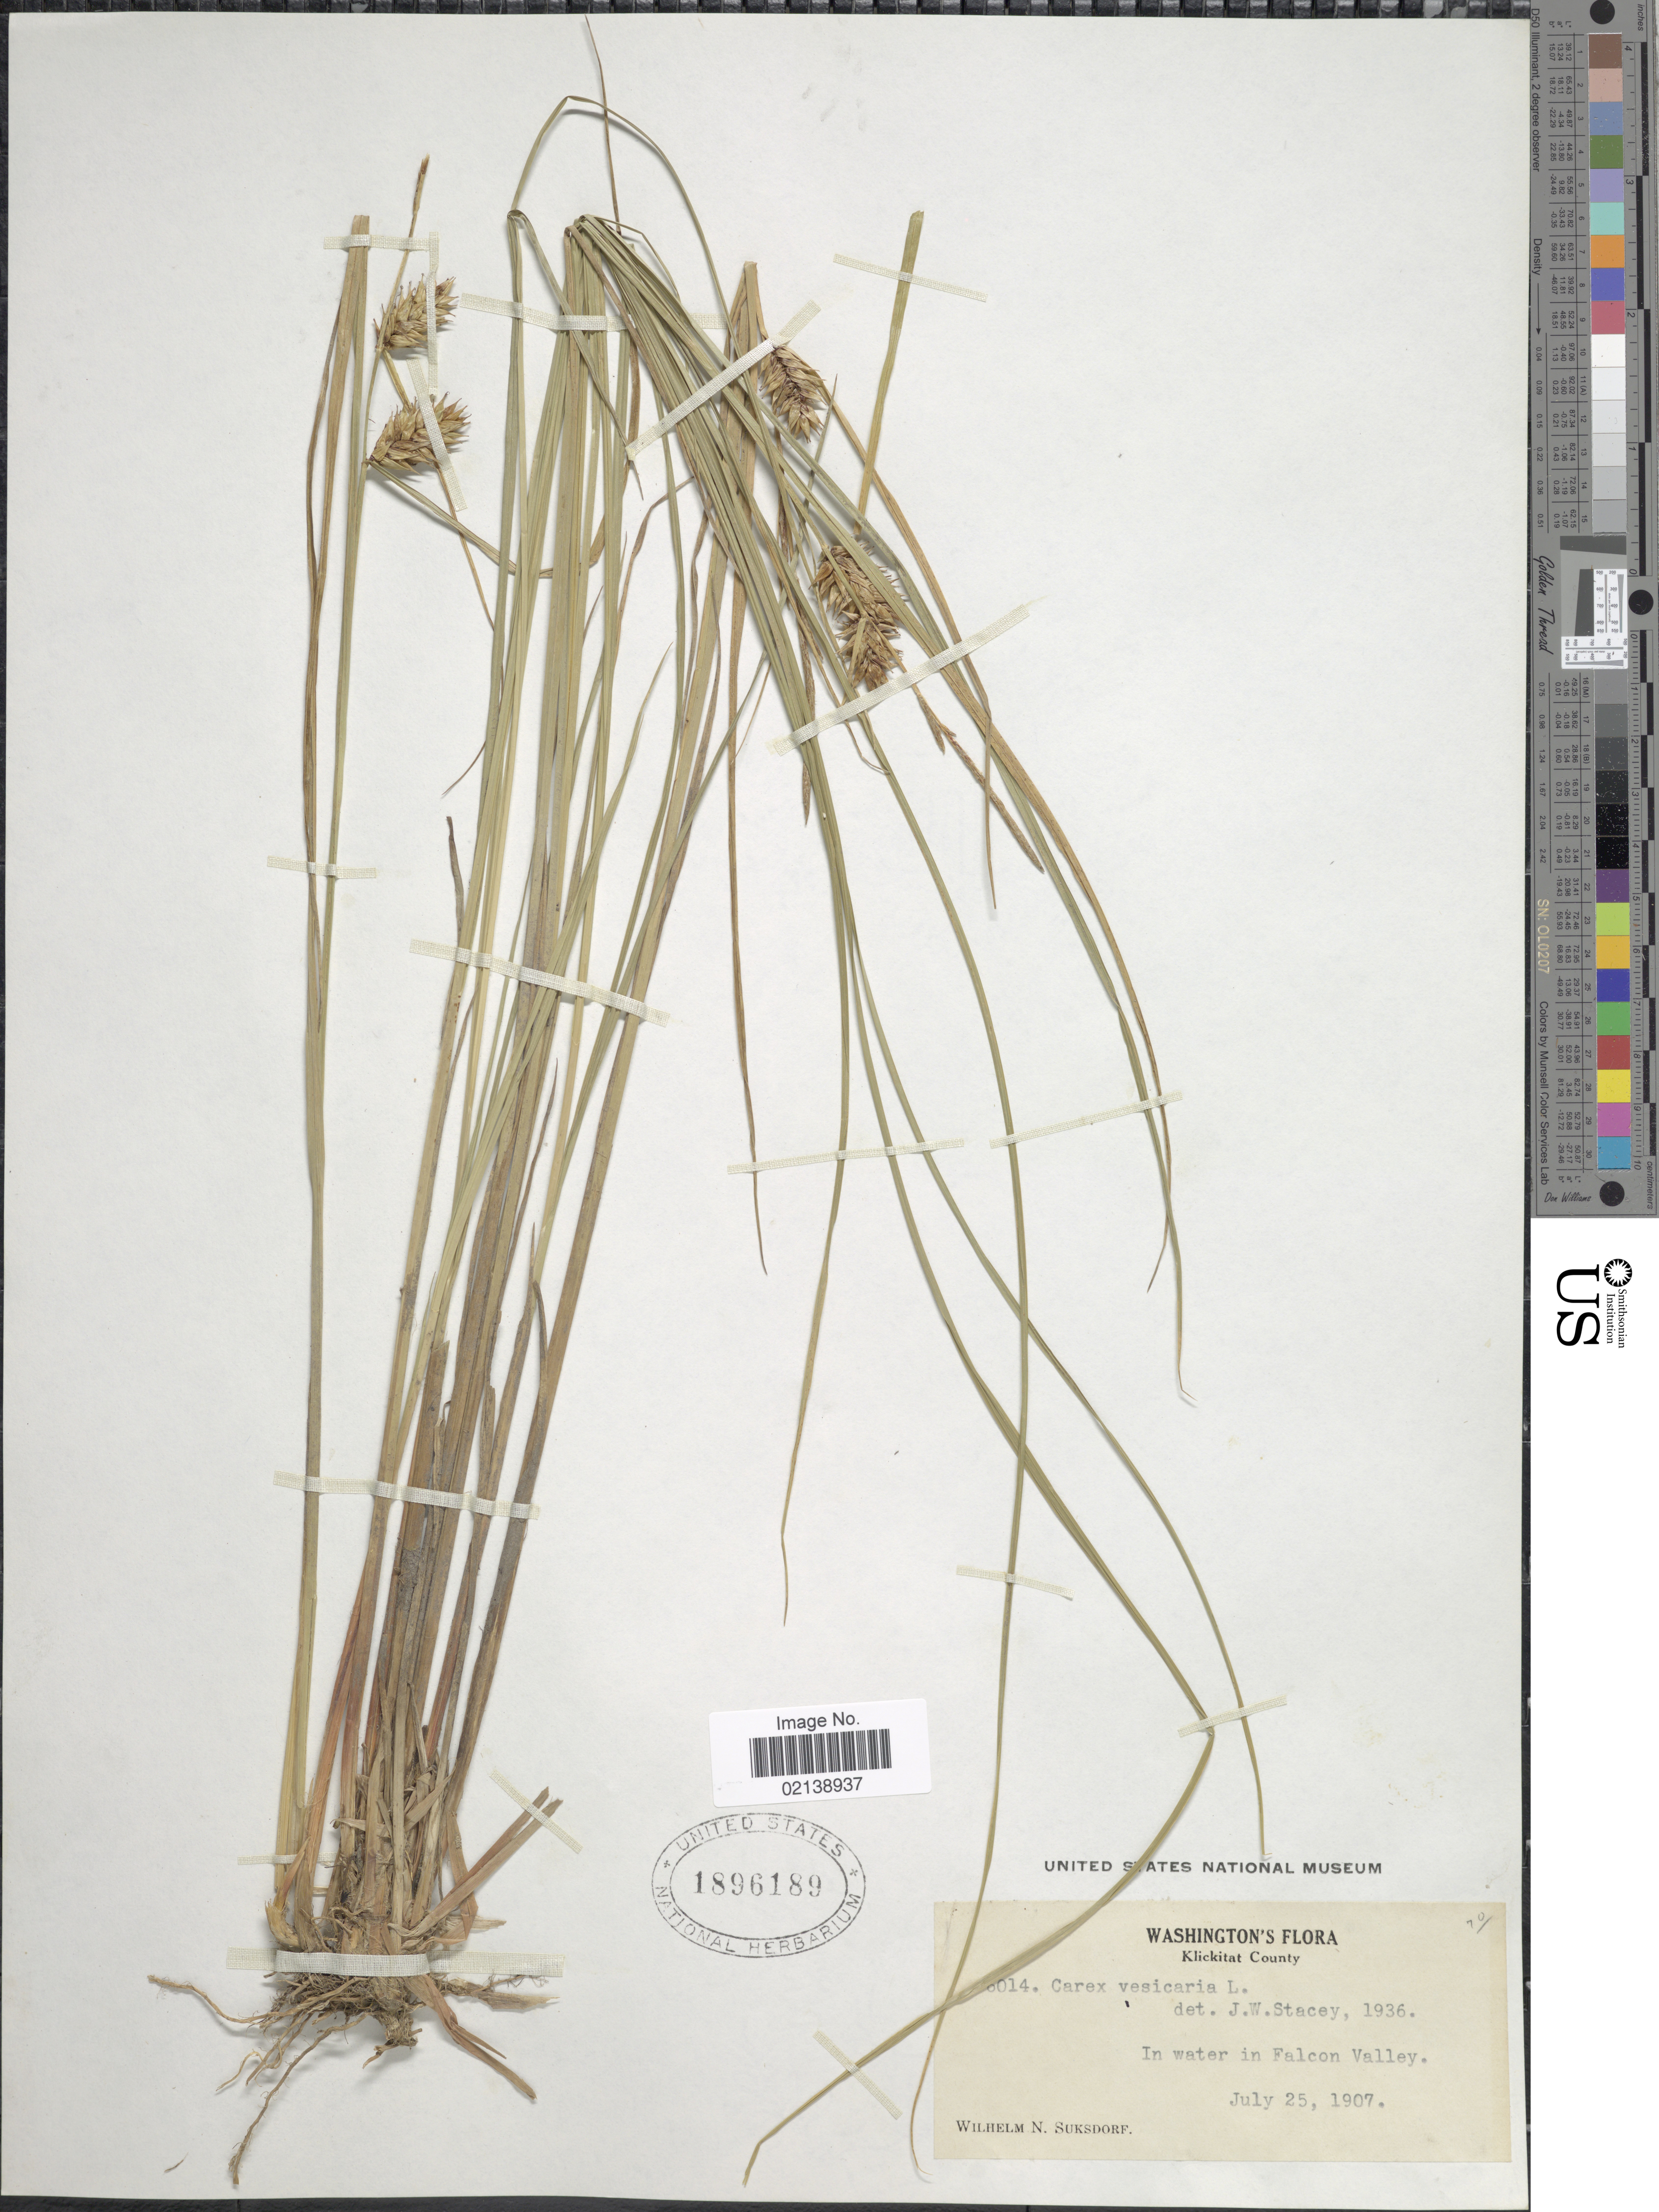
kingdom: Plantae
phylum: Tracheophyta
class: Liliopsida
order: Poales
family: Cyperaceae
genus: Carex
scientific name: Carex vesicaria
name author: L.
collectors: W. N. Suksdorf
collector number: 6014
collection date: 1907-07-25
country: United States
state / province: Washington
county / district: Klickitat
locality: Klickitat County, In water in Falcon Valley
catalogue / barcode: US 1896189